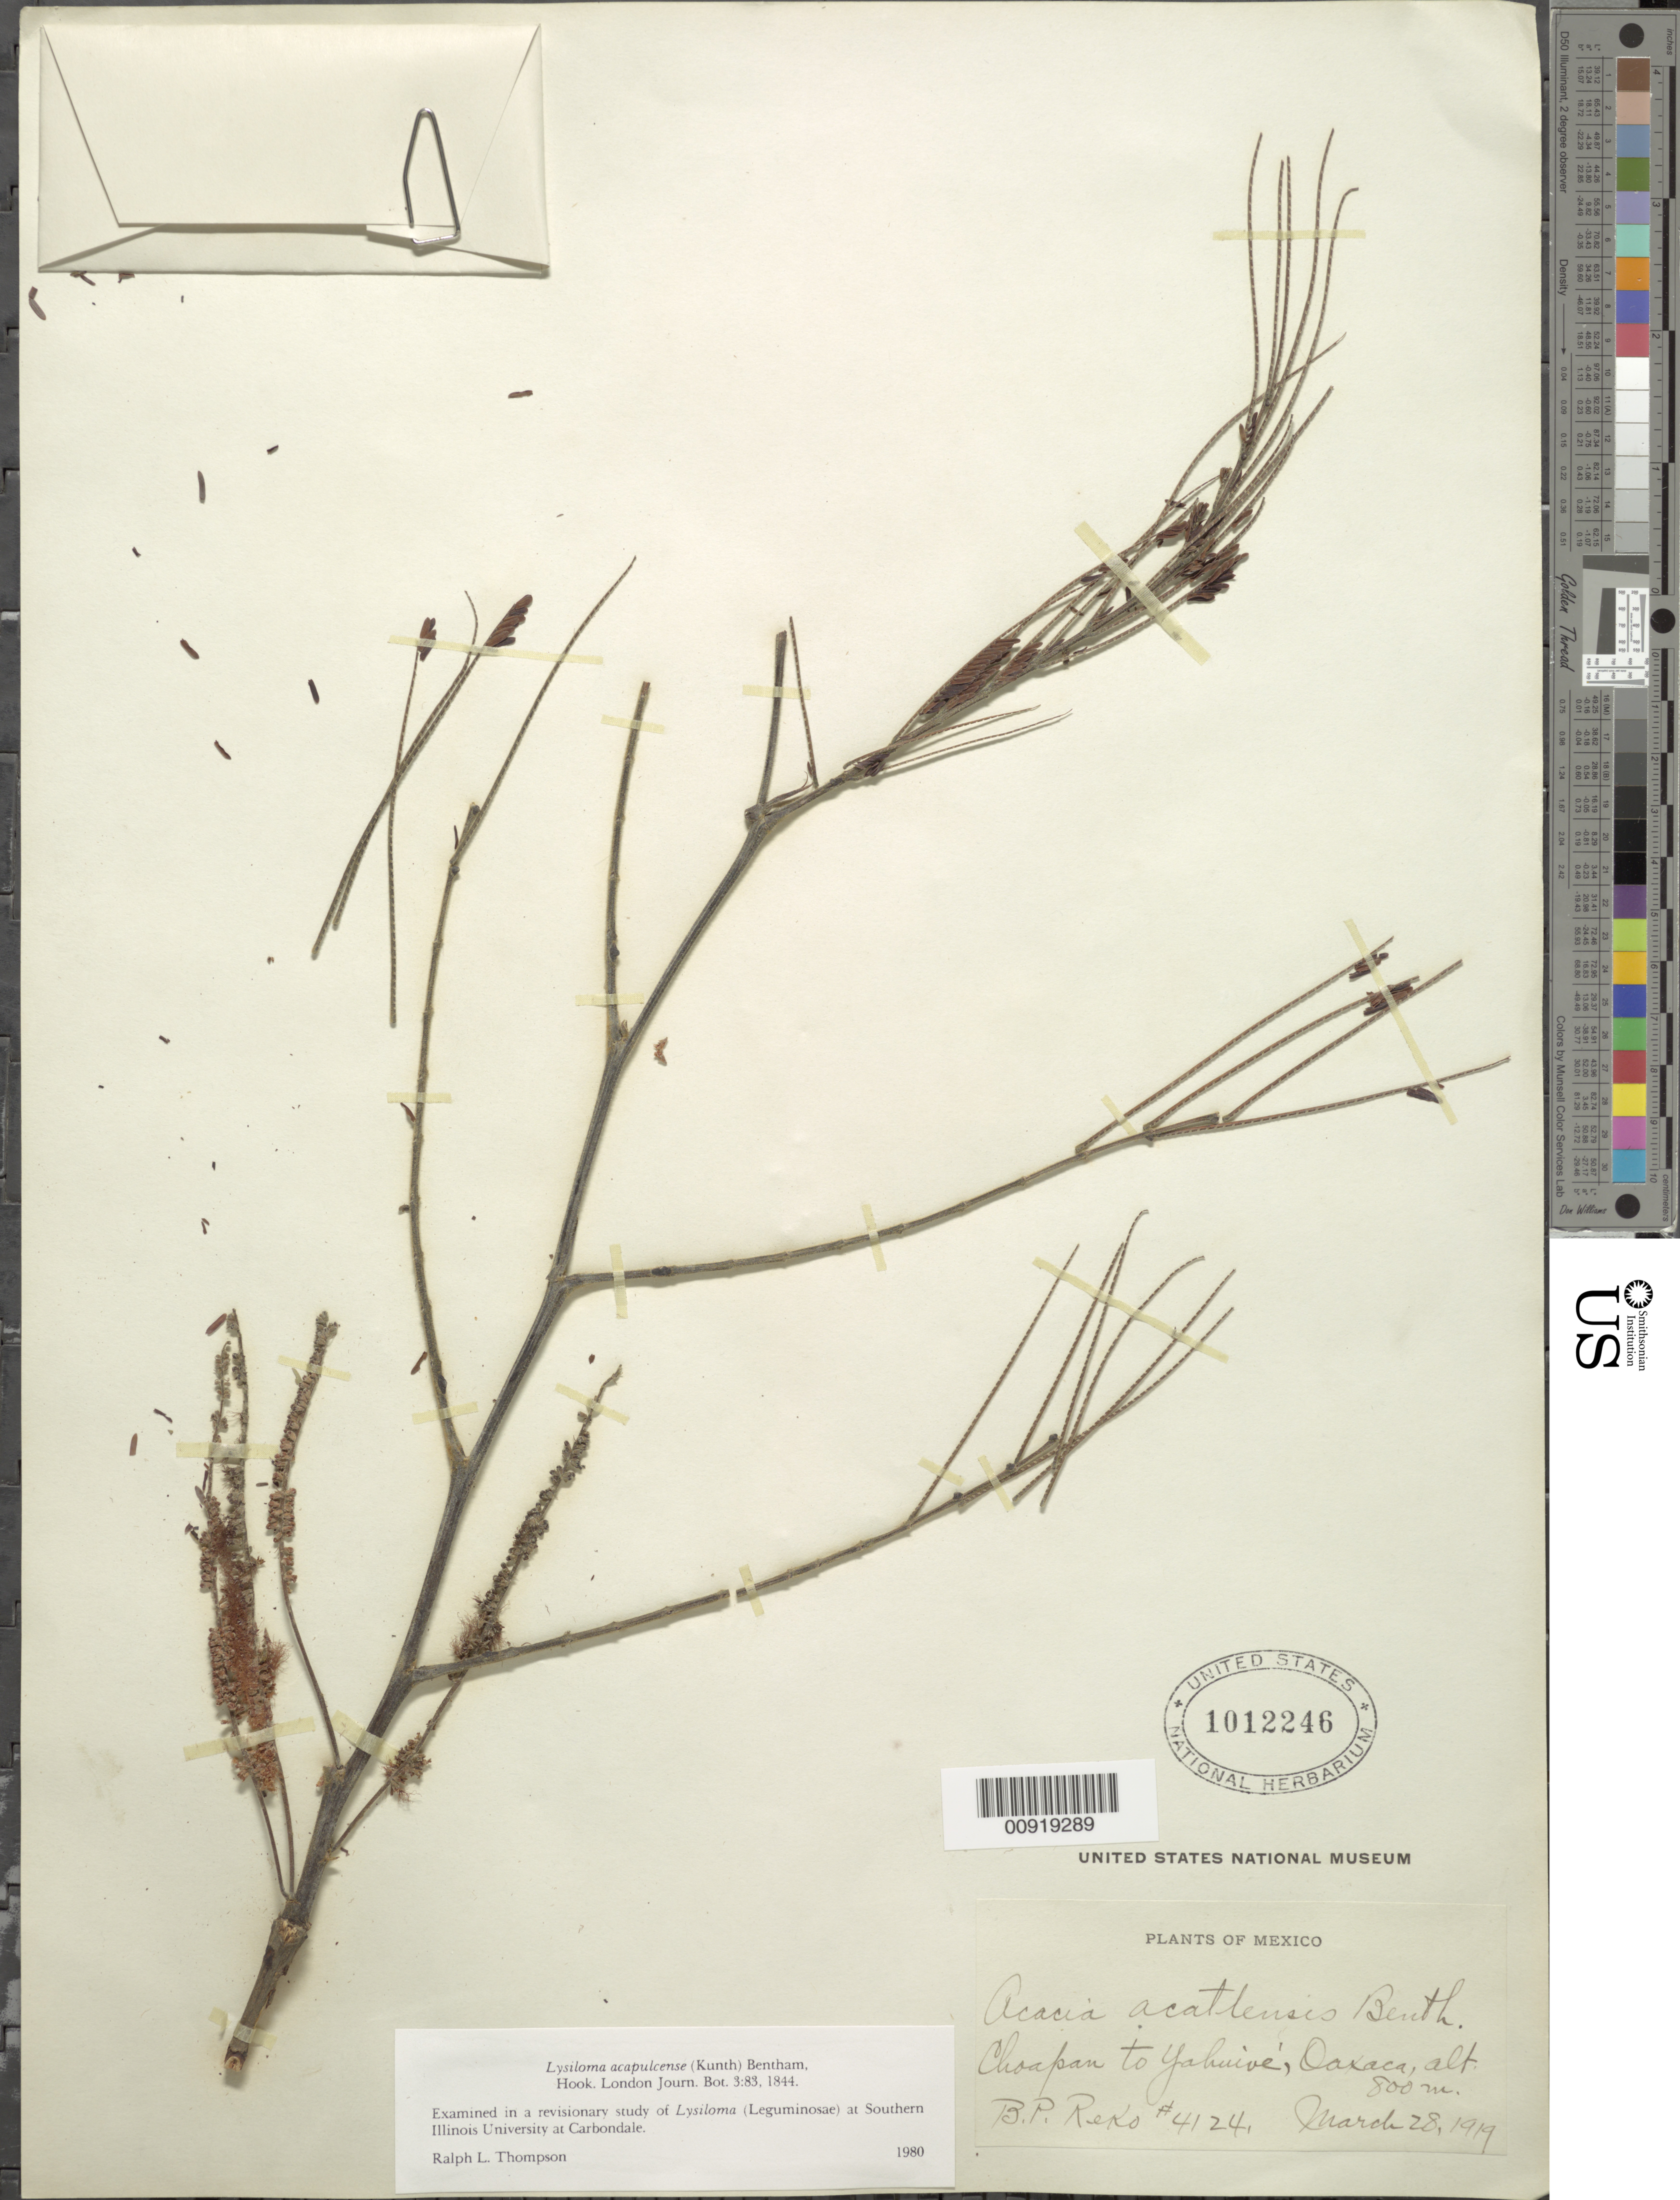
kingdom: Plantae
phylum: Tracheophyta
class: Magnoliopsida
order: Fabales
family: Fabaceae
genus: Lysiloma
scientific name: Lysiloma acapulcense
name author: (Kunth) Benth.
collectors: B. P. Reko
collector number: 4124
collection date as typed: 28 Mar 1919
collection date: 1919-03-28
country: Mexico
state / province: Oaxaca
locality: Choapan to Yahuive, Oaxaca.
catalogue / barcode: US 1012246